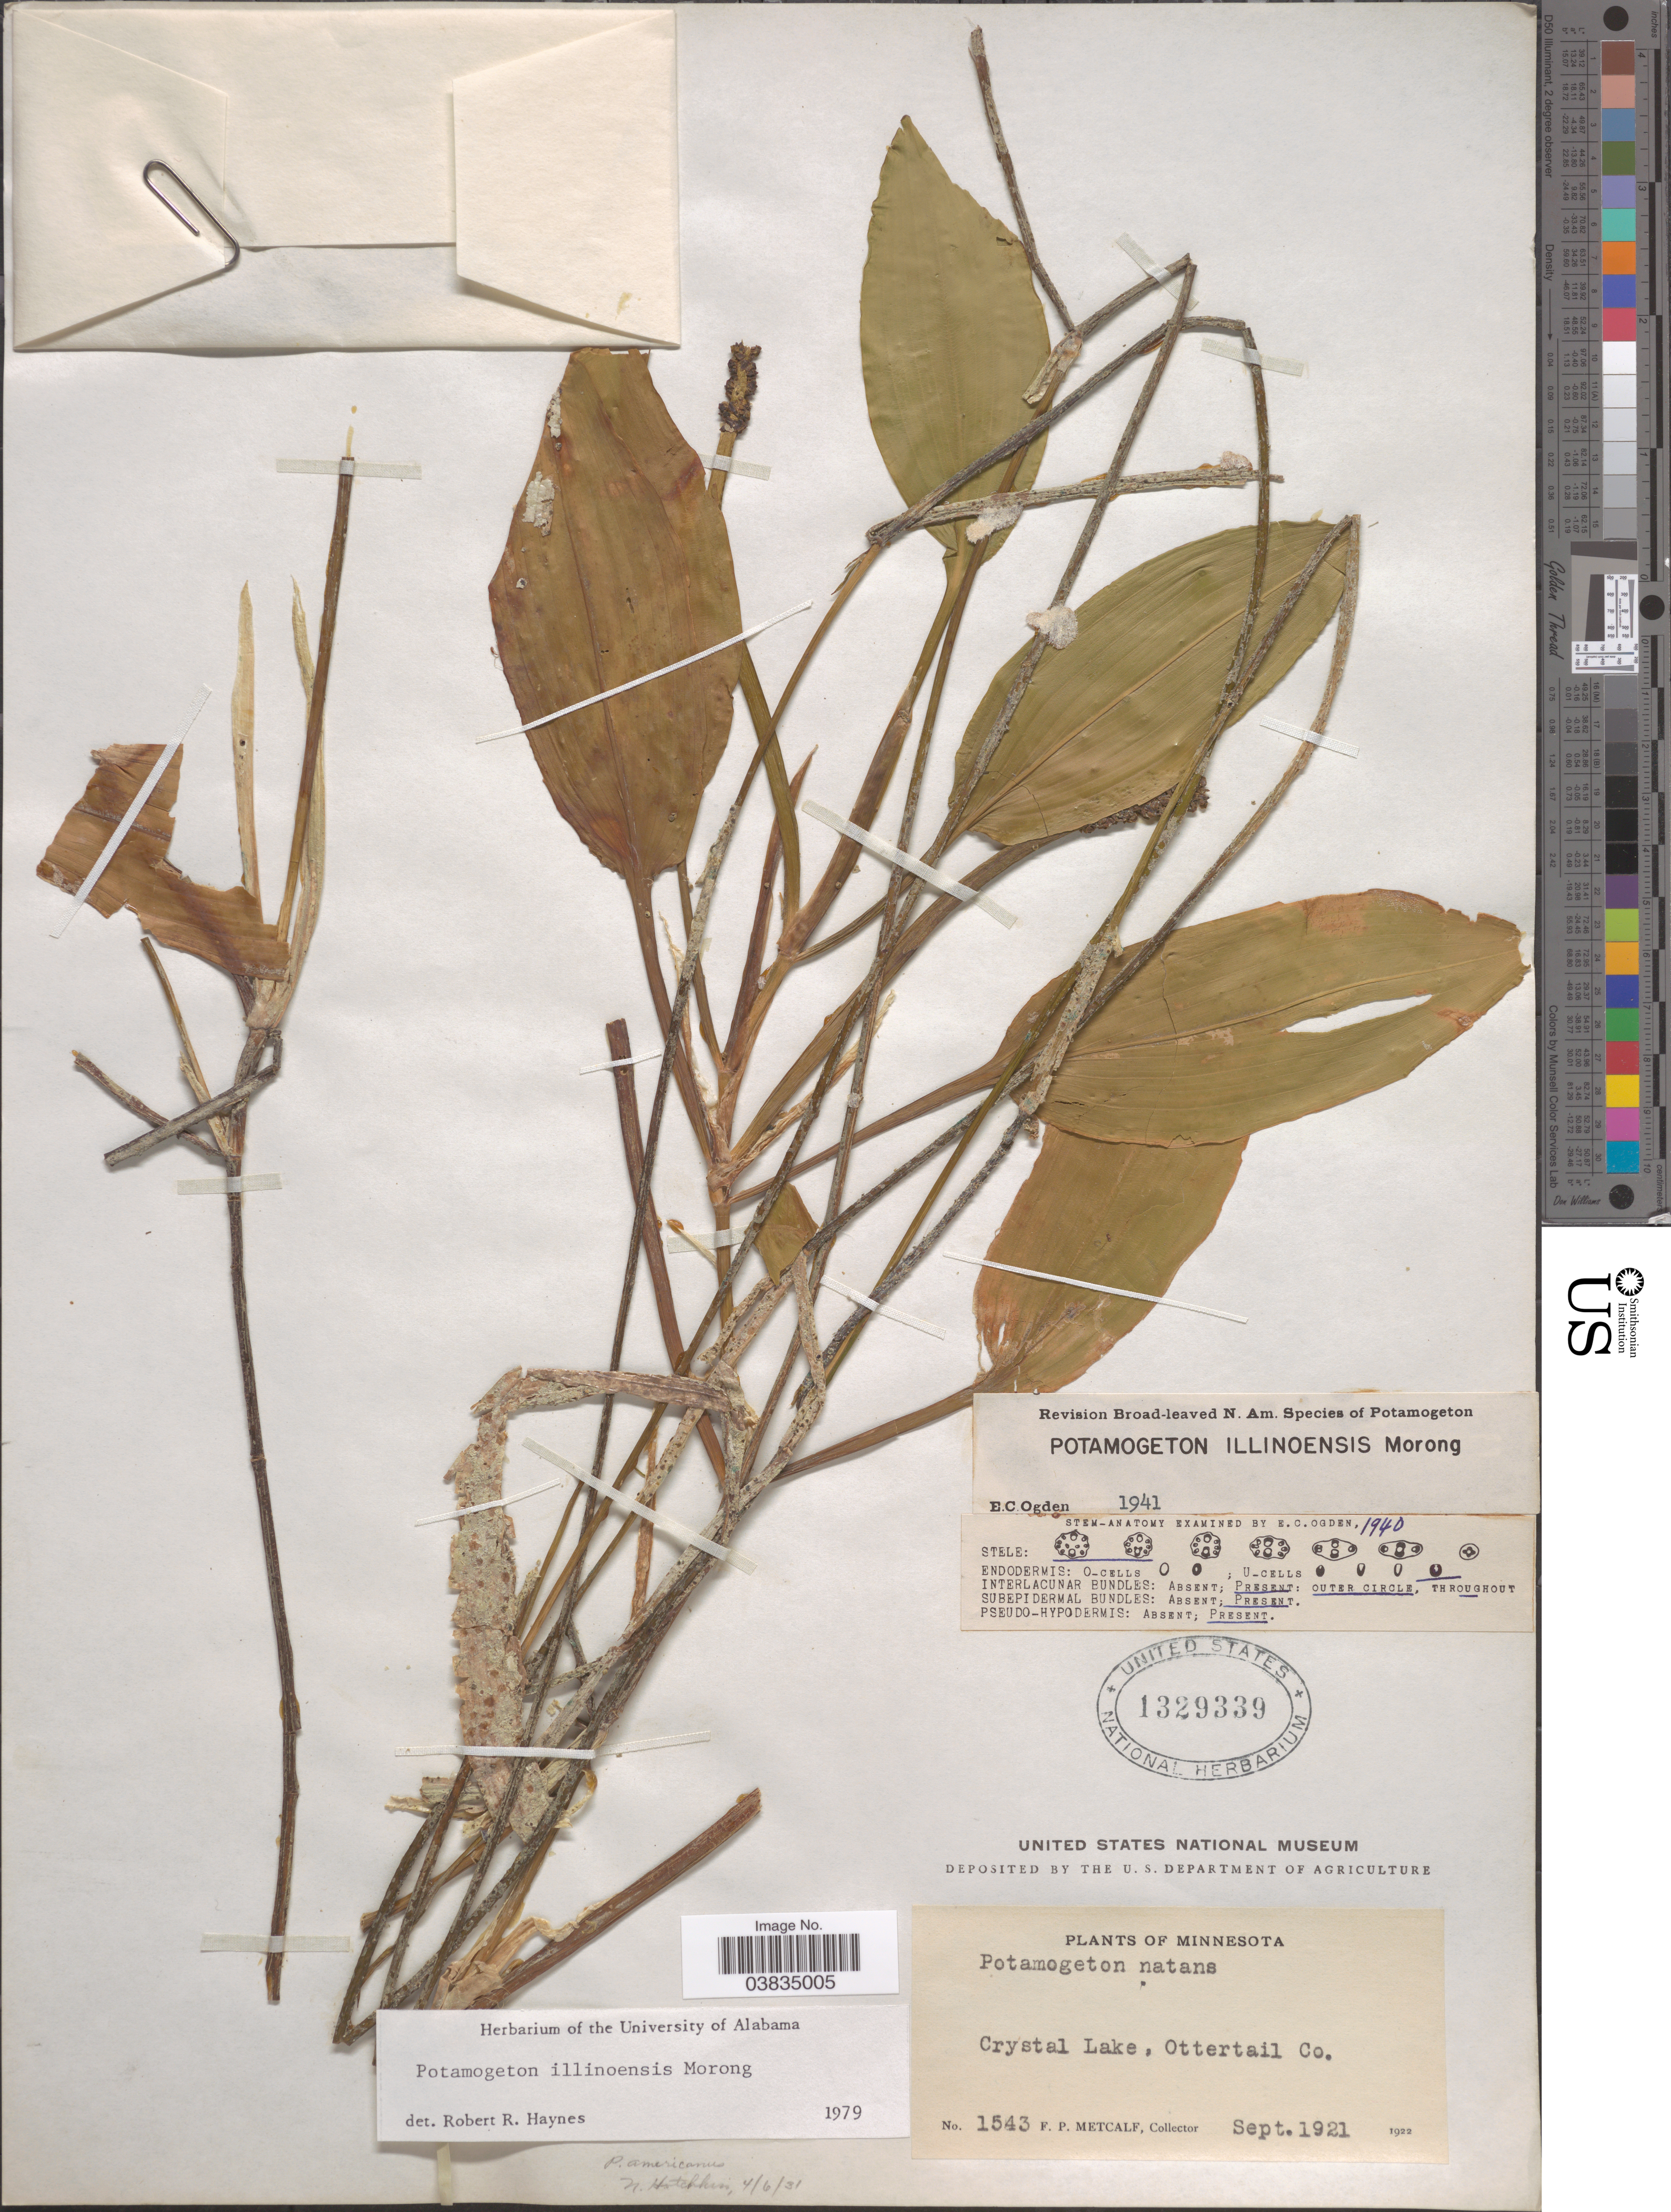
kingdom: Plantae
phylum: Tracheophyta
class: Liliopsida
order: Alismatales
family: Potamogetonaceae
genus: Potamogeton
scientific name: Potamogeton illinoensis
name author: Morong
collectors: F. Metcalf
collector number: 1543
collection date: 1921-09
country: United States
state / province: Minnesota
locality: Crystal Lake, Ottertail Co.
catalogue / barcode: US 1329339